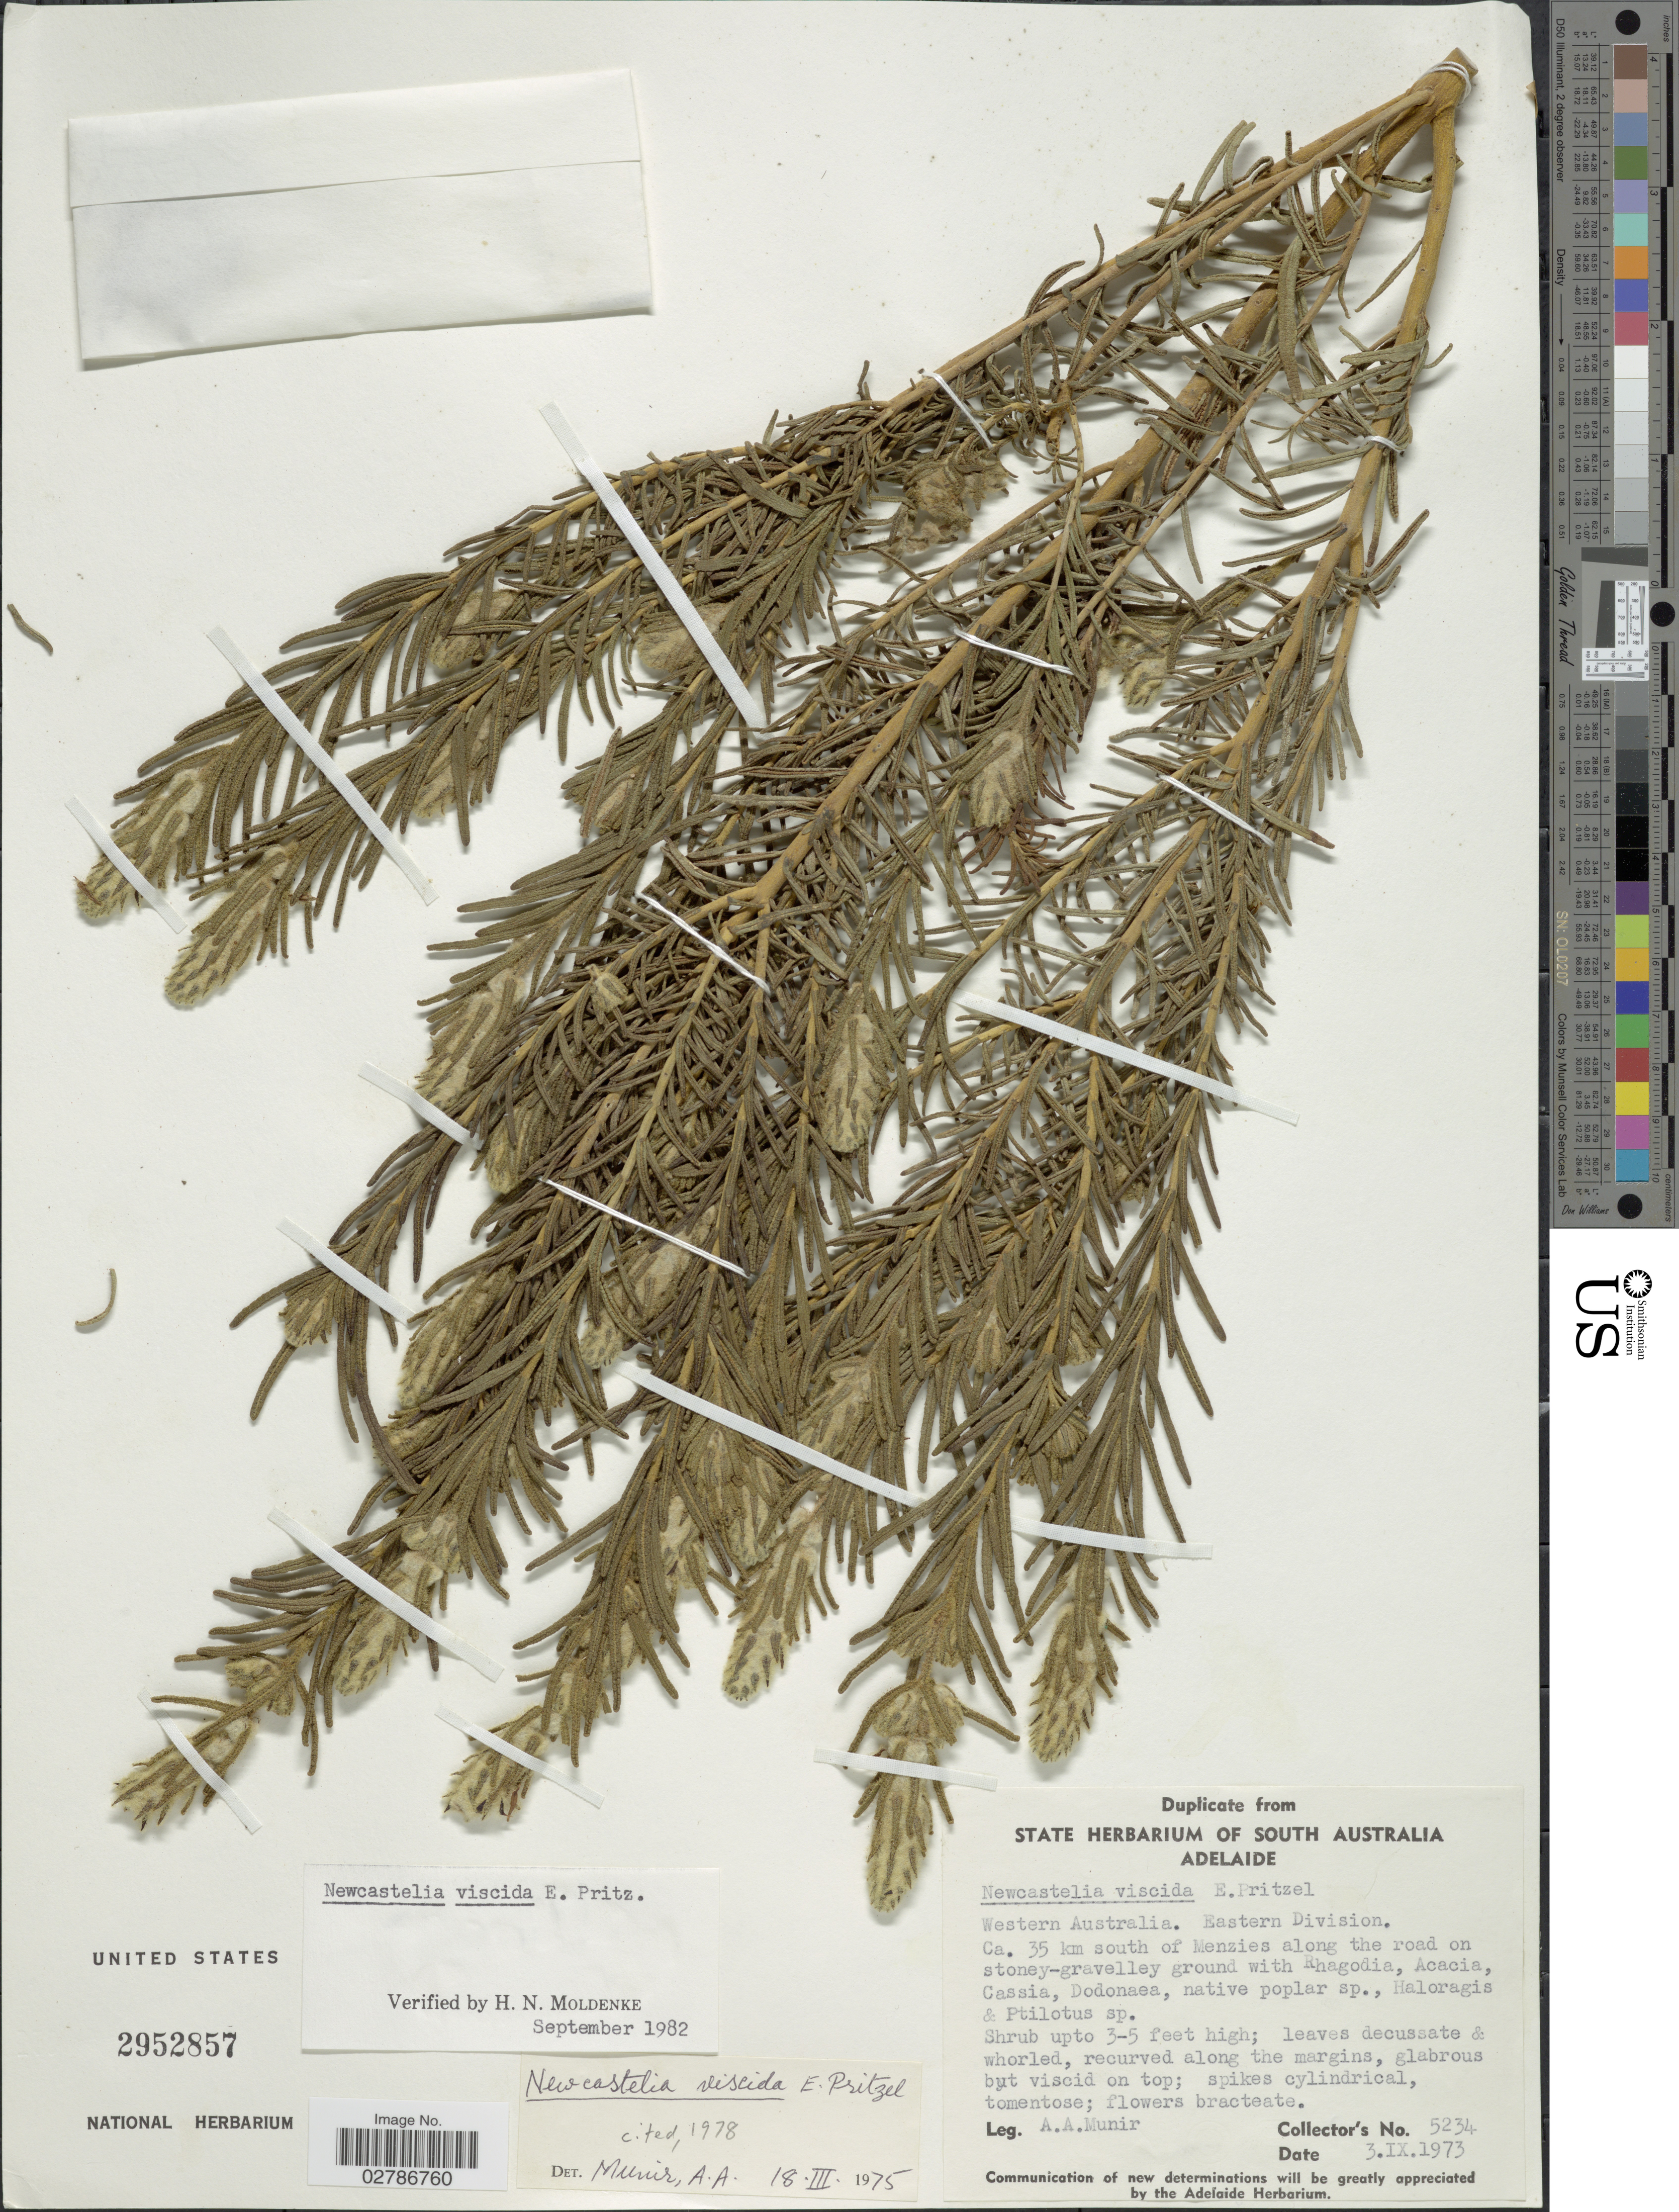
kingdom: Plantae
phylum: Tracheophyta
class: Magnoliopsida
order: Lamiales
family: Lamiaceae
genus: Newcastelia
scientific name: Newcastelia viscida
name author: E. Pritz.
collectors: A. Munir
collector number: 5234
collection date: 1973-09-03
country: Australia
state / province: Western Australia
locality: Eastern Division. Ca. 35 km south of Menzies along the road on stoney-gravelley ground.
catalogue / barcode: US 2952857